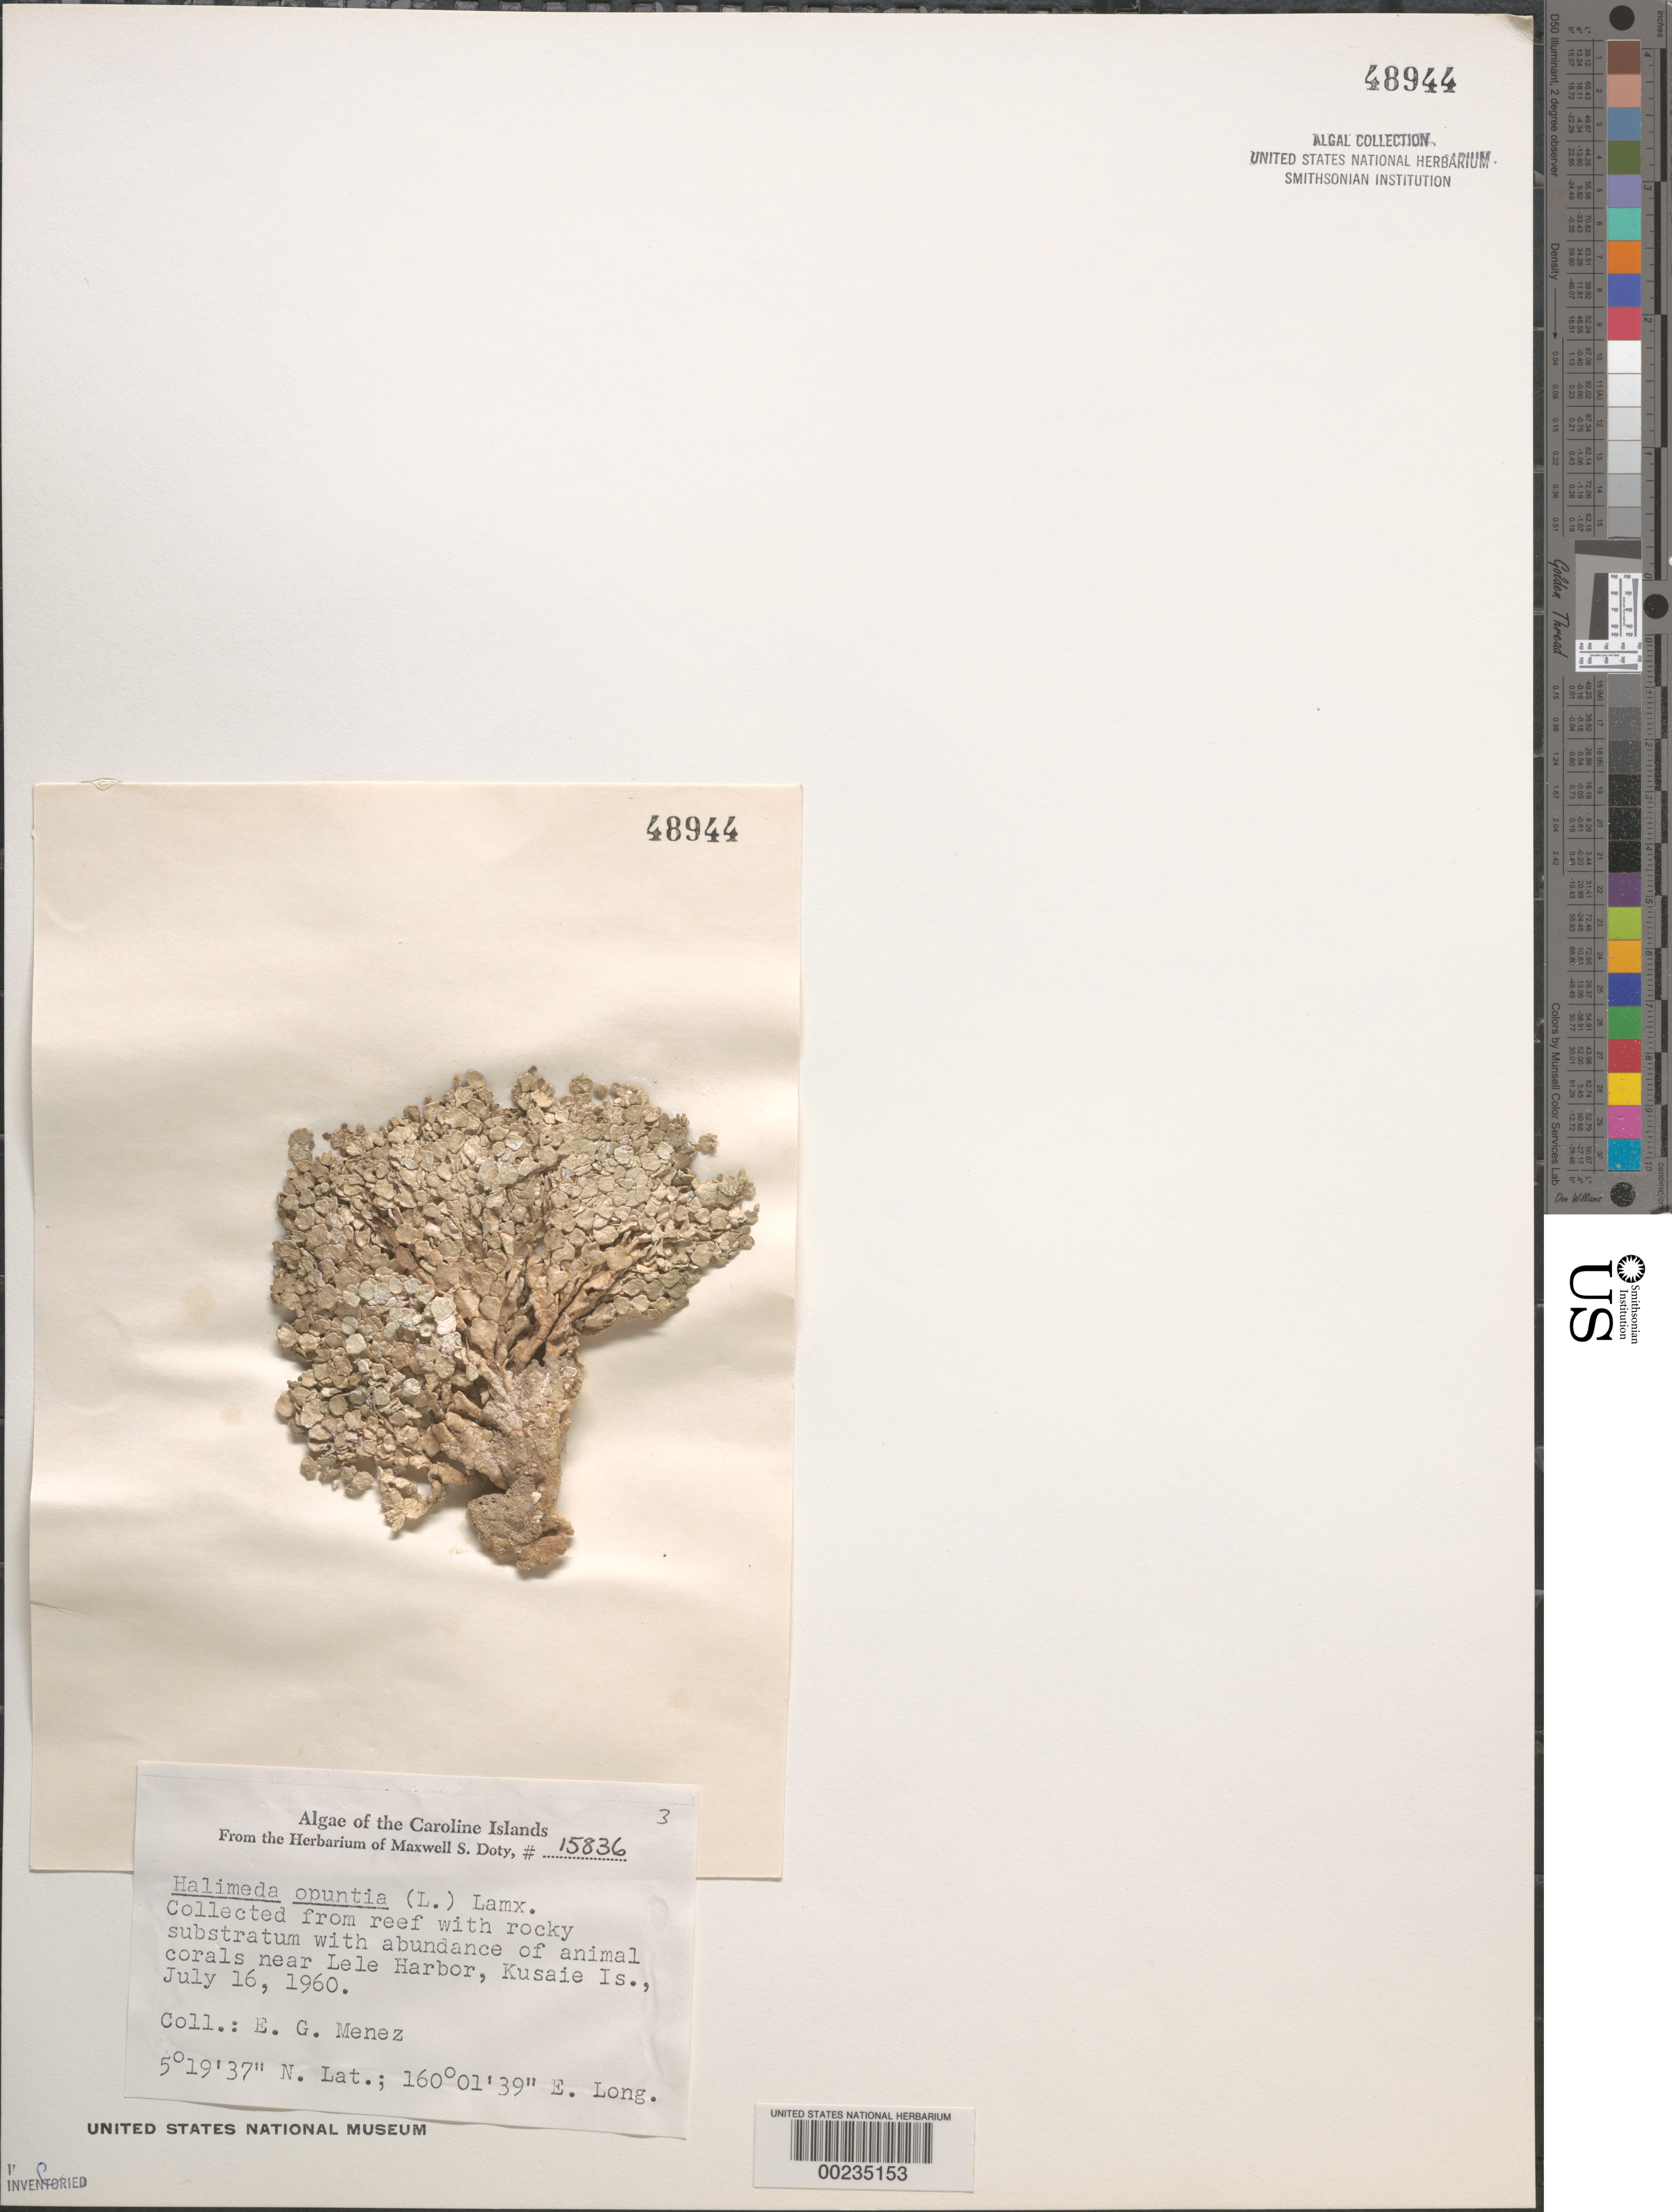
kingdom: Plantae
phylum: Chlorophyta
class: Ulvophyceae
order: Bryopsidales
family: Halimedaceae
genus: Halimeda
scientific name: Halimeda opuntia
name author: (L.) J.V.Lamouroux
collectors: Meñez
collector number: MSD 15836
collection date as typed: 16 Jul 1960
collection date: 1960-07-16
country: Micronesia, Federated States of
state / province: Kosrae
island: Kosrae [Kusaie]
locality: Near Lele Harbor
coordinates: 5 19' 37" N. Lat., 160 01' 39" E. Long.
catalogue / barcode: US 48944